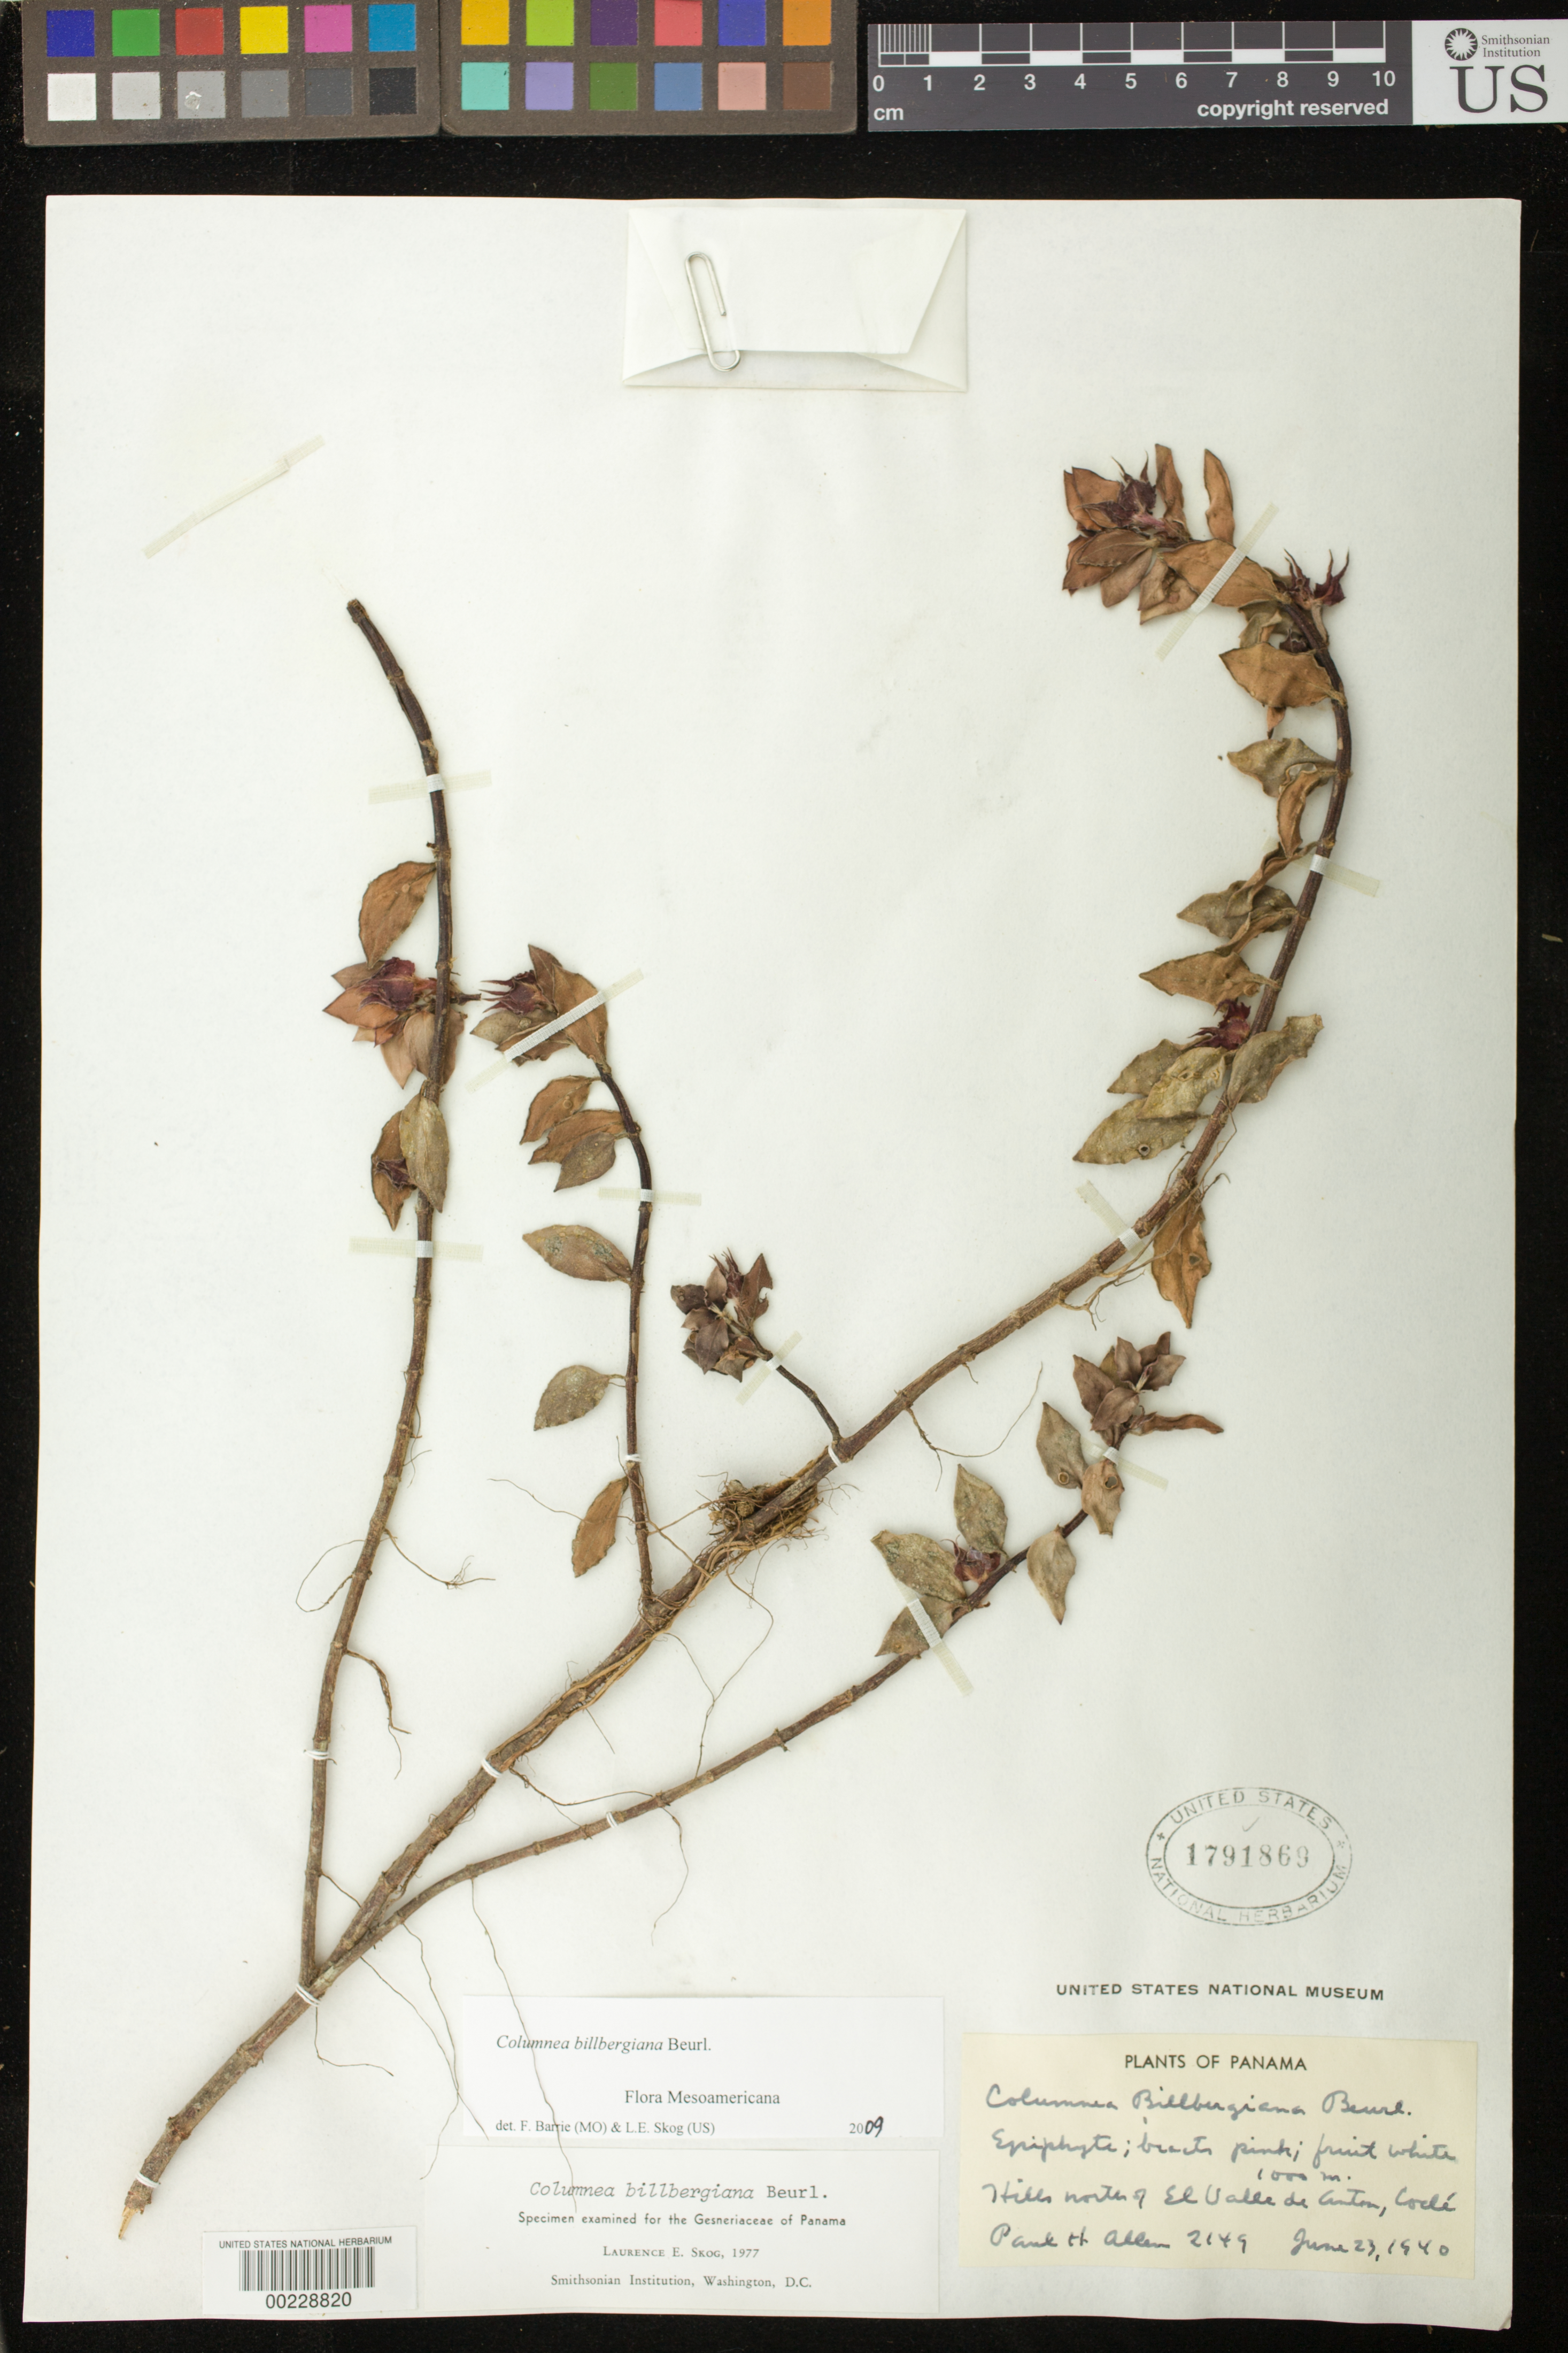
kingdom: Plantae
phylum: Tracheophyta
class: Magnoliopsida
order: Lamiales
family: Gesneriaceae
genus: Columnea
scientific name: Columnea billbergiana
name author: Beurl.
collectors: P. H. Allen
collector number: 2149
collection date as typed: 23 Jun 1940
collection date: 1940-06-23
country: Panama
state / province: Coclé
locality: Hills N of El Valle de Anton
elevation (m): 1000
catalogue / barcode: US 1791869